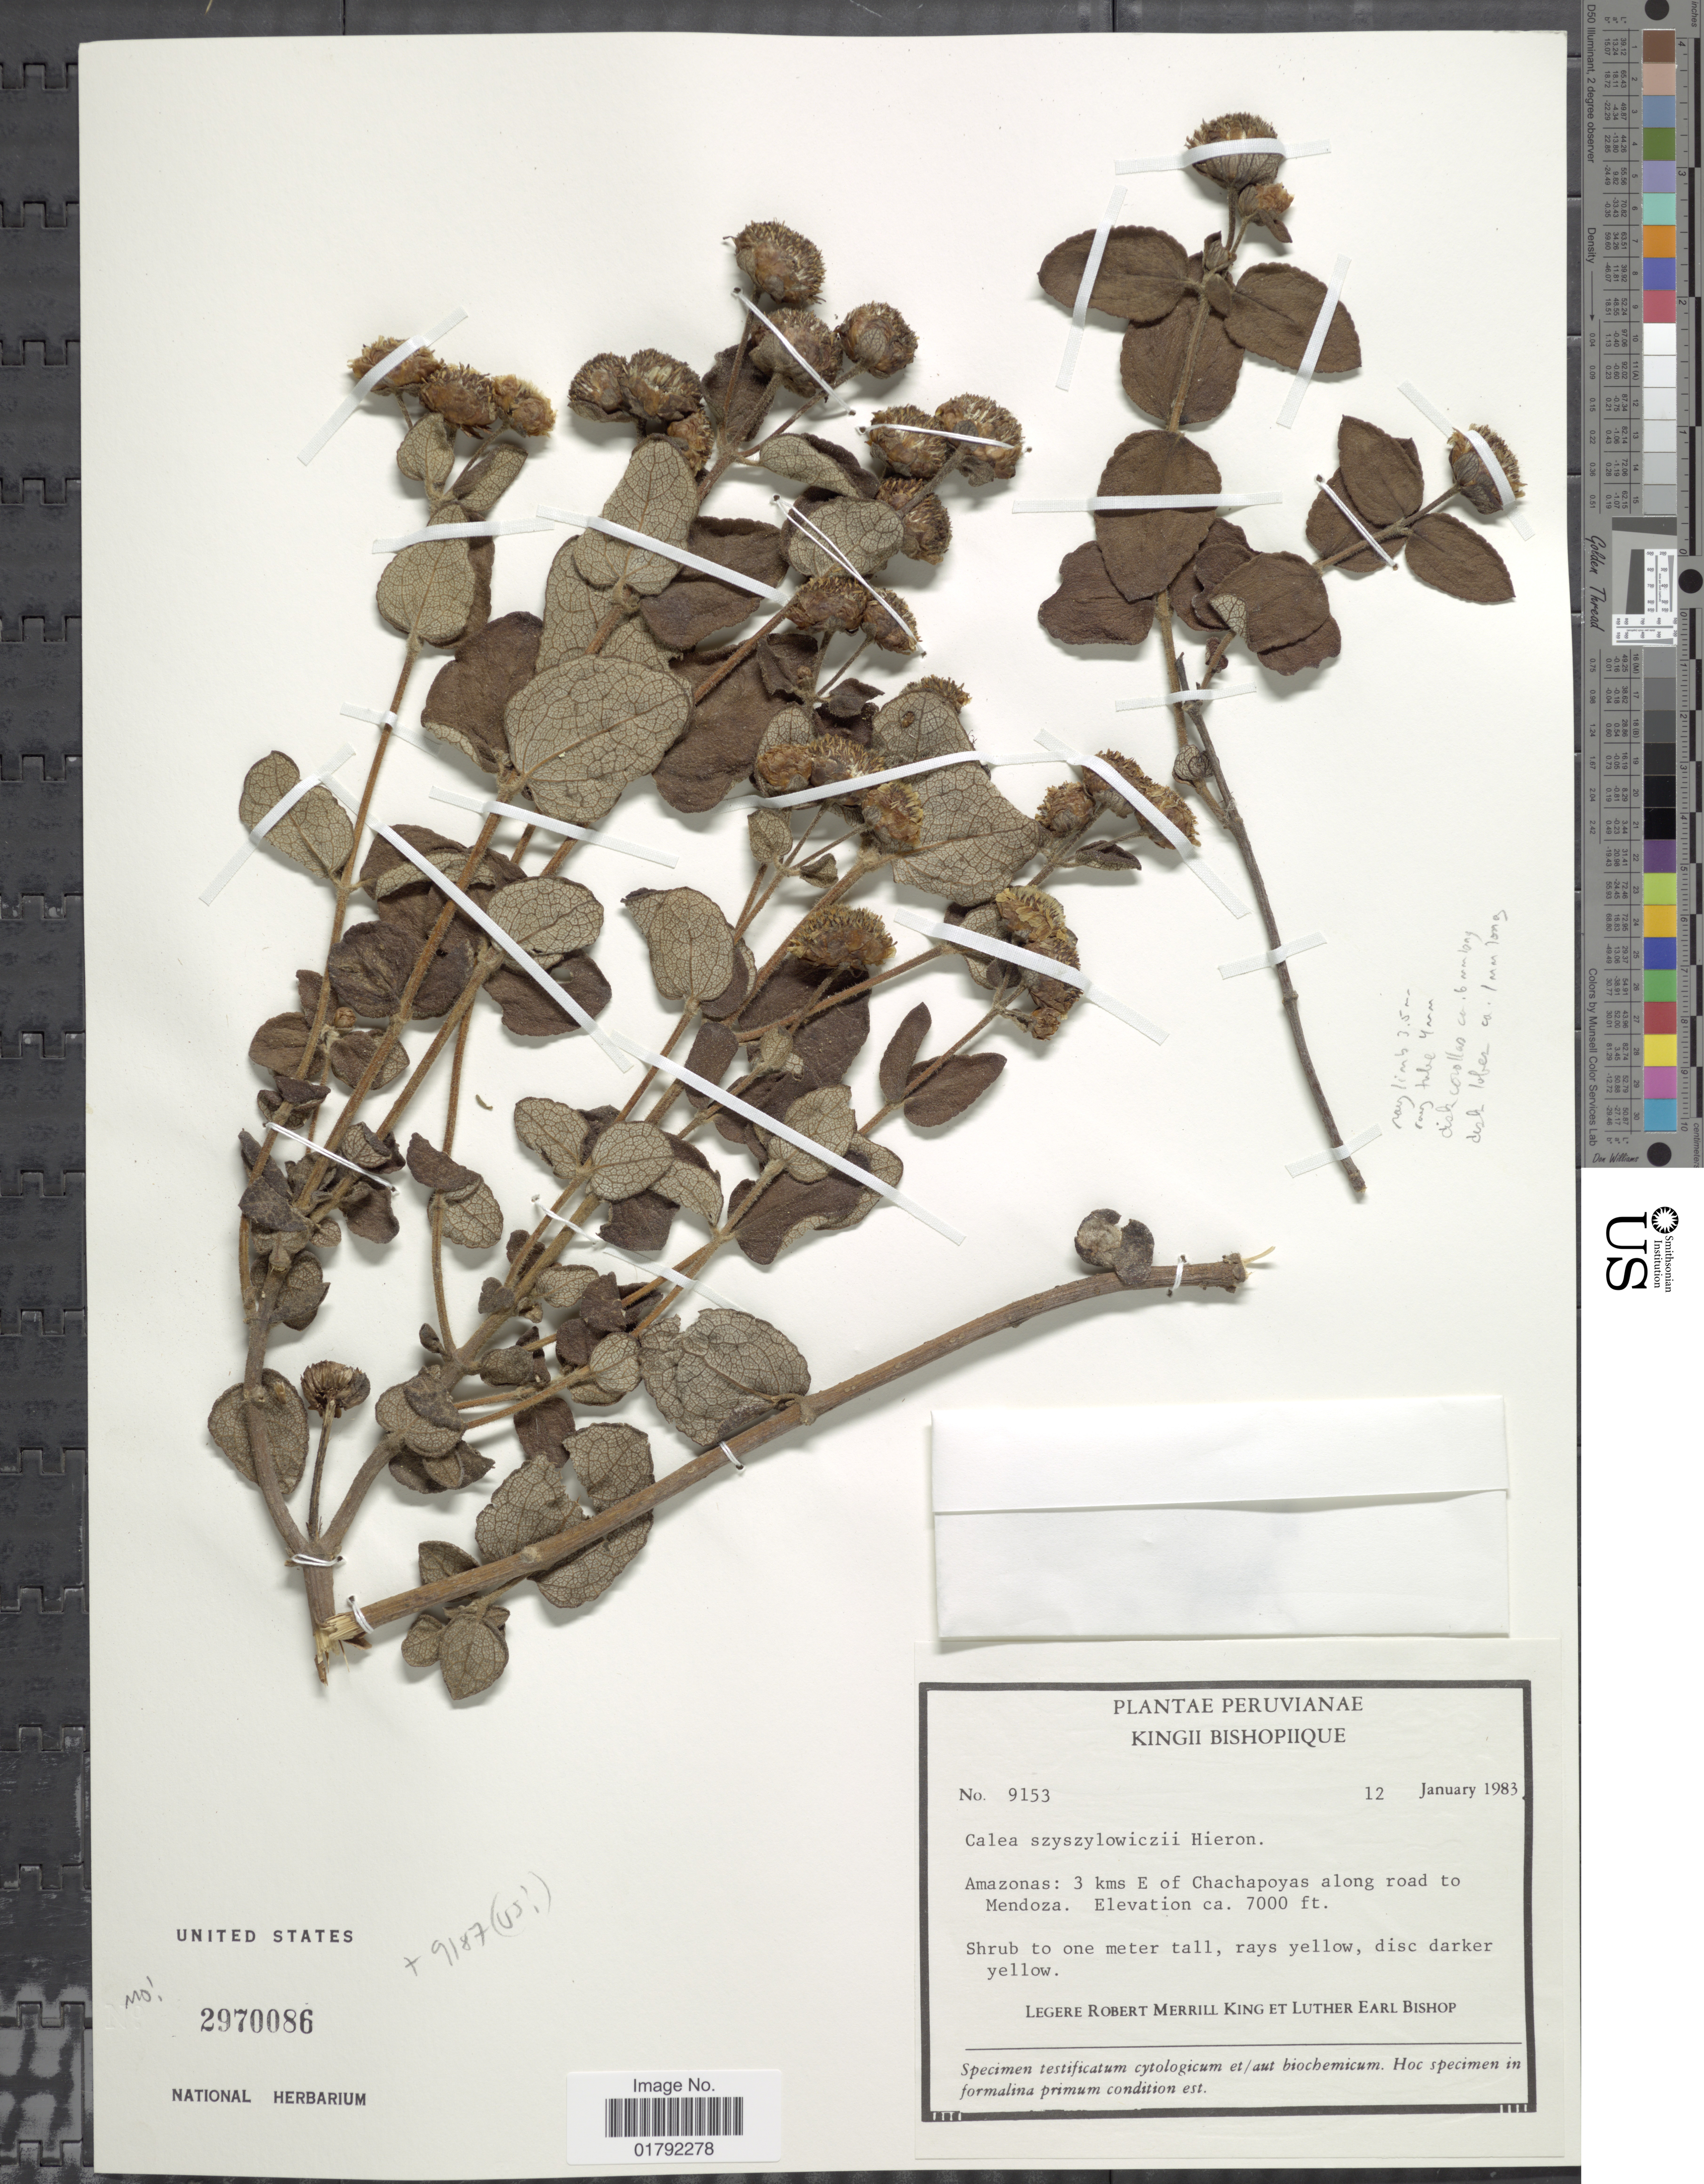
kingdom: Plantae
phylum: Tracheophyta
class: Magnoliopsida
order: Asterales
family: Asteraceae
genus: Calea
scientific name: Calea szyszylowizii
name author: Hieron.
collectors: R. M. King & L. E. Bishop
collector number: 9153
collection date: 1983-01-12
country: Peru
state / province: Amazonas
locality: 3 kms E of Chachapoyas along road to Mendoza.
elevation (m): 2134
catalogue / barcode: US 2970086